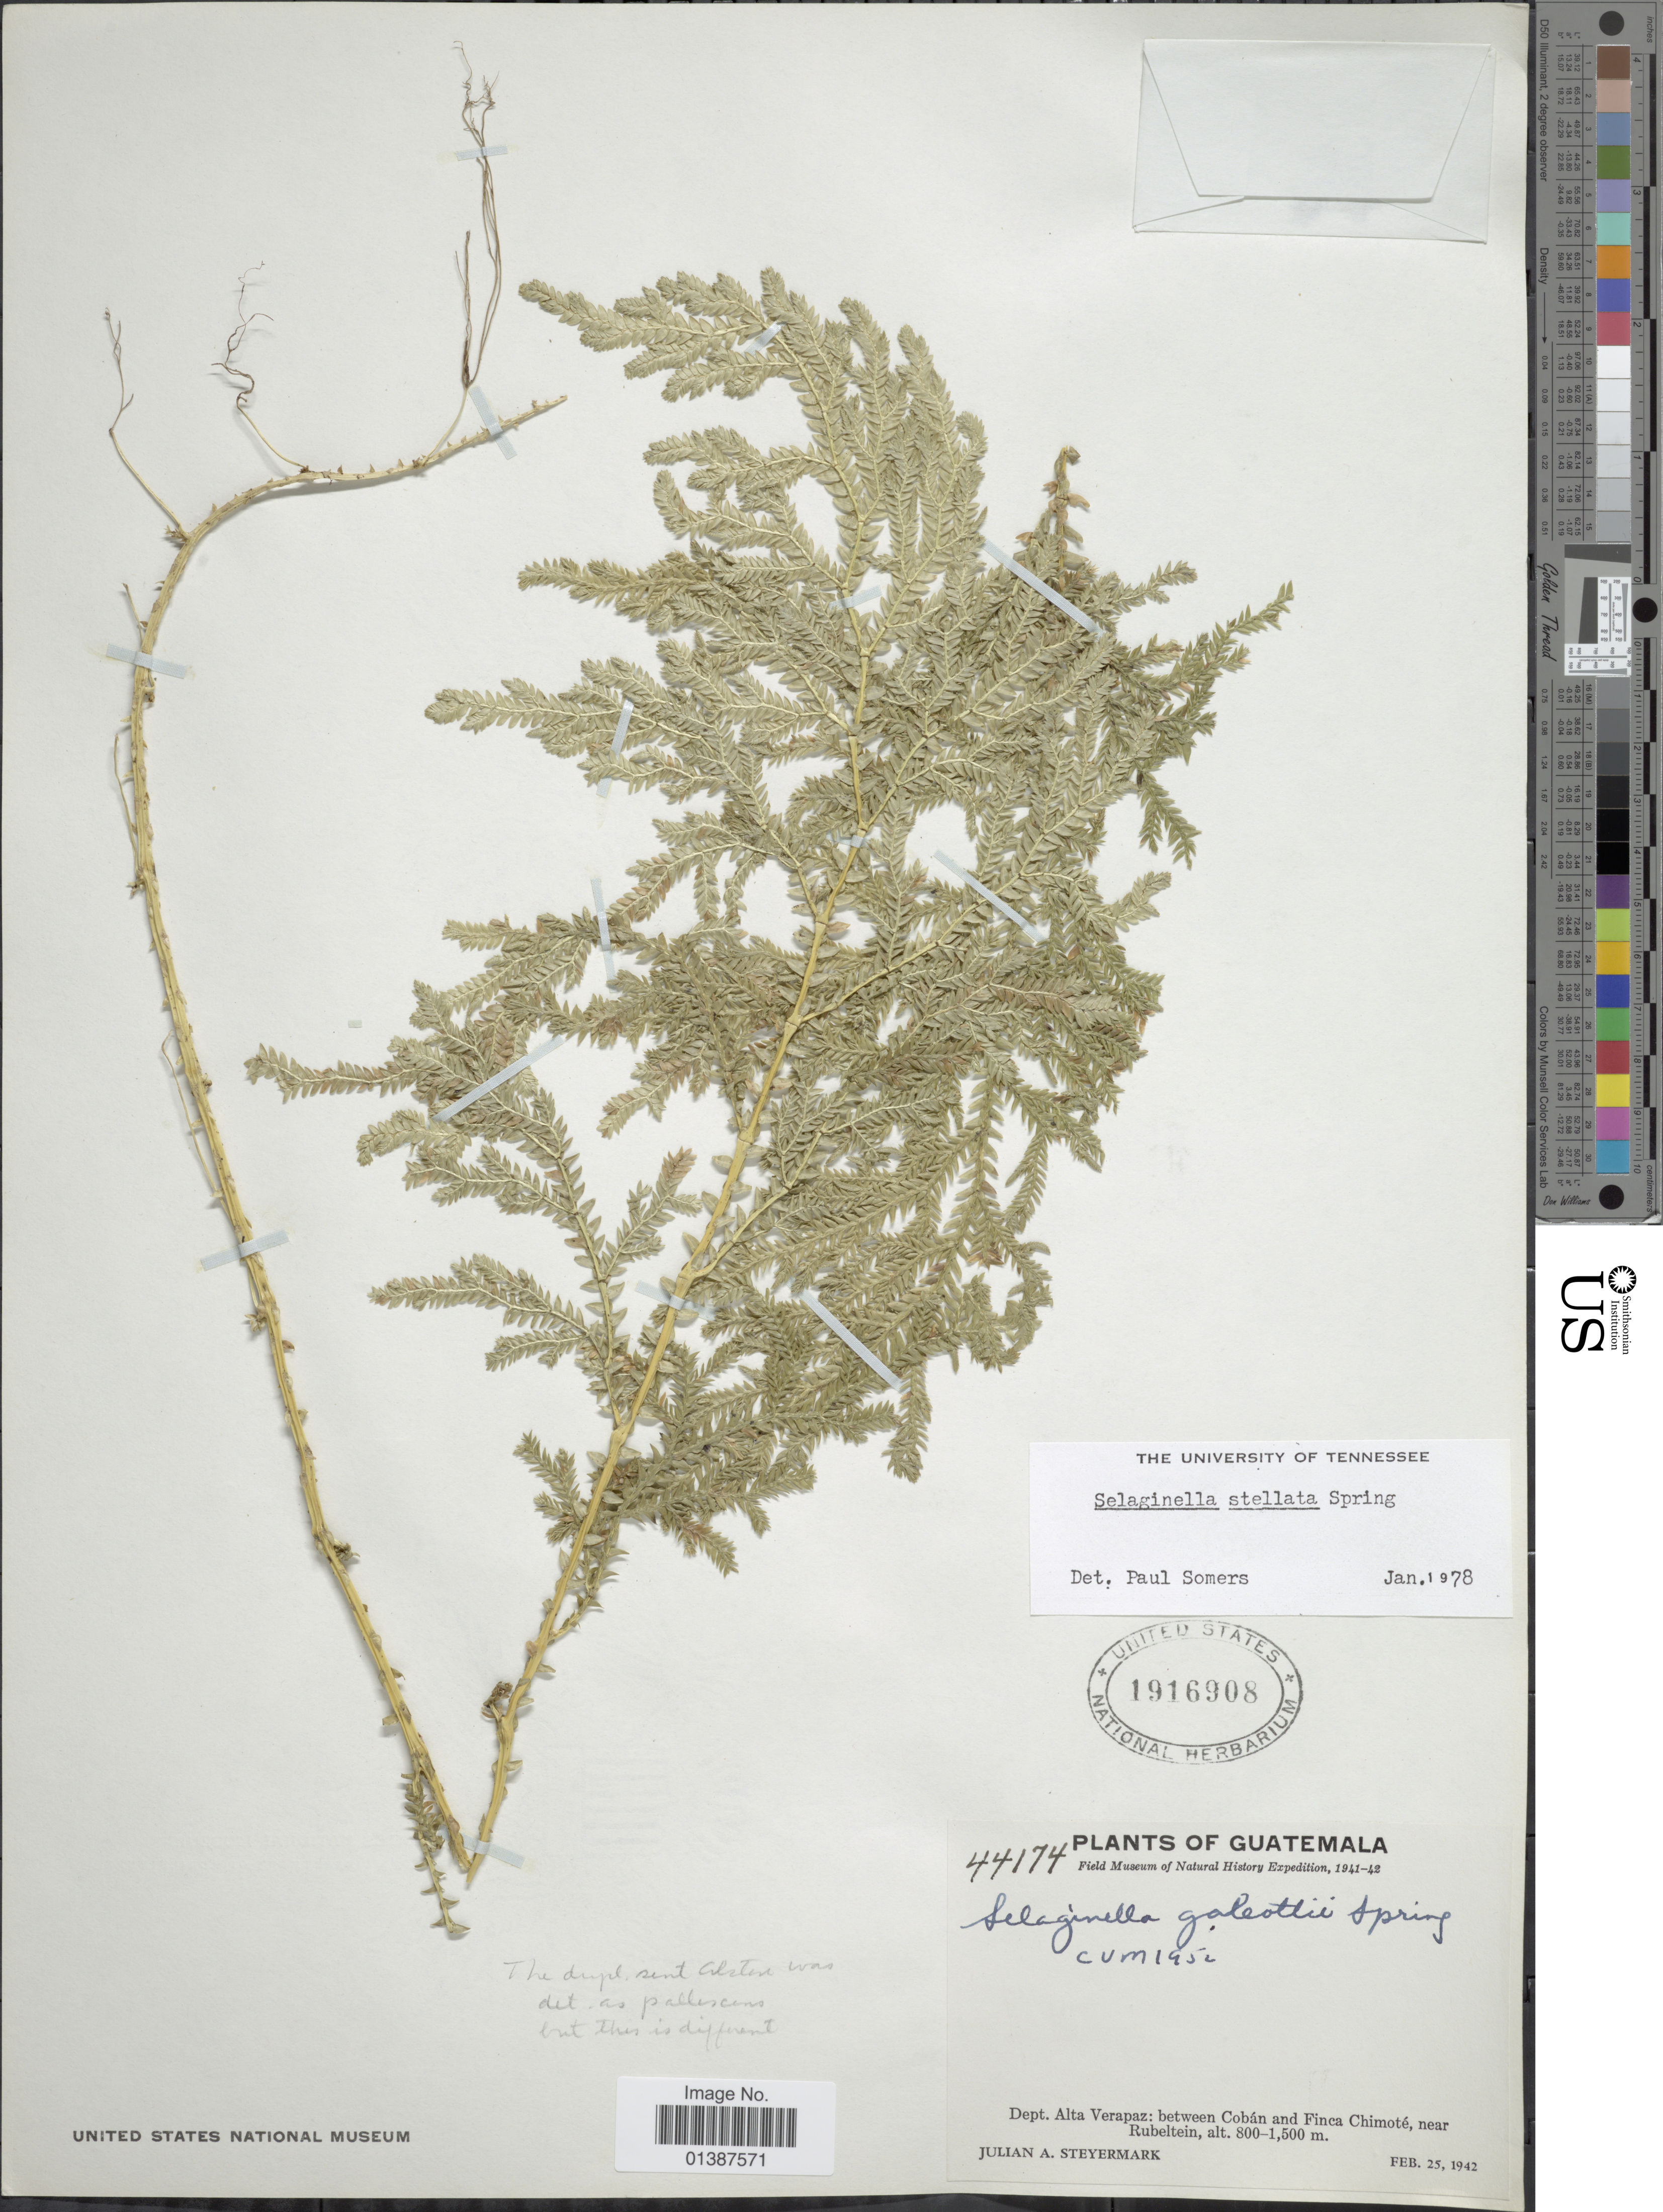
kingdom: Plantae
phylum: Tracheophyta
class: Lycopodiopsida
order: Selaginellales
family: Selaginellaceae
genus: Selaginella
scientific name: Selaginella galeottii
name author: Spring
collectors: J. Steyermark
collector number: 44174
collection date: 1942-02-25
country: Guatemala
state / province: Alta Verapaz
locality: Dept Alta verapaz: between Cobán and Finca Chimoté, near Rubeltein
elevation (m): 800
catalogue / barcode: US 1916908